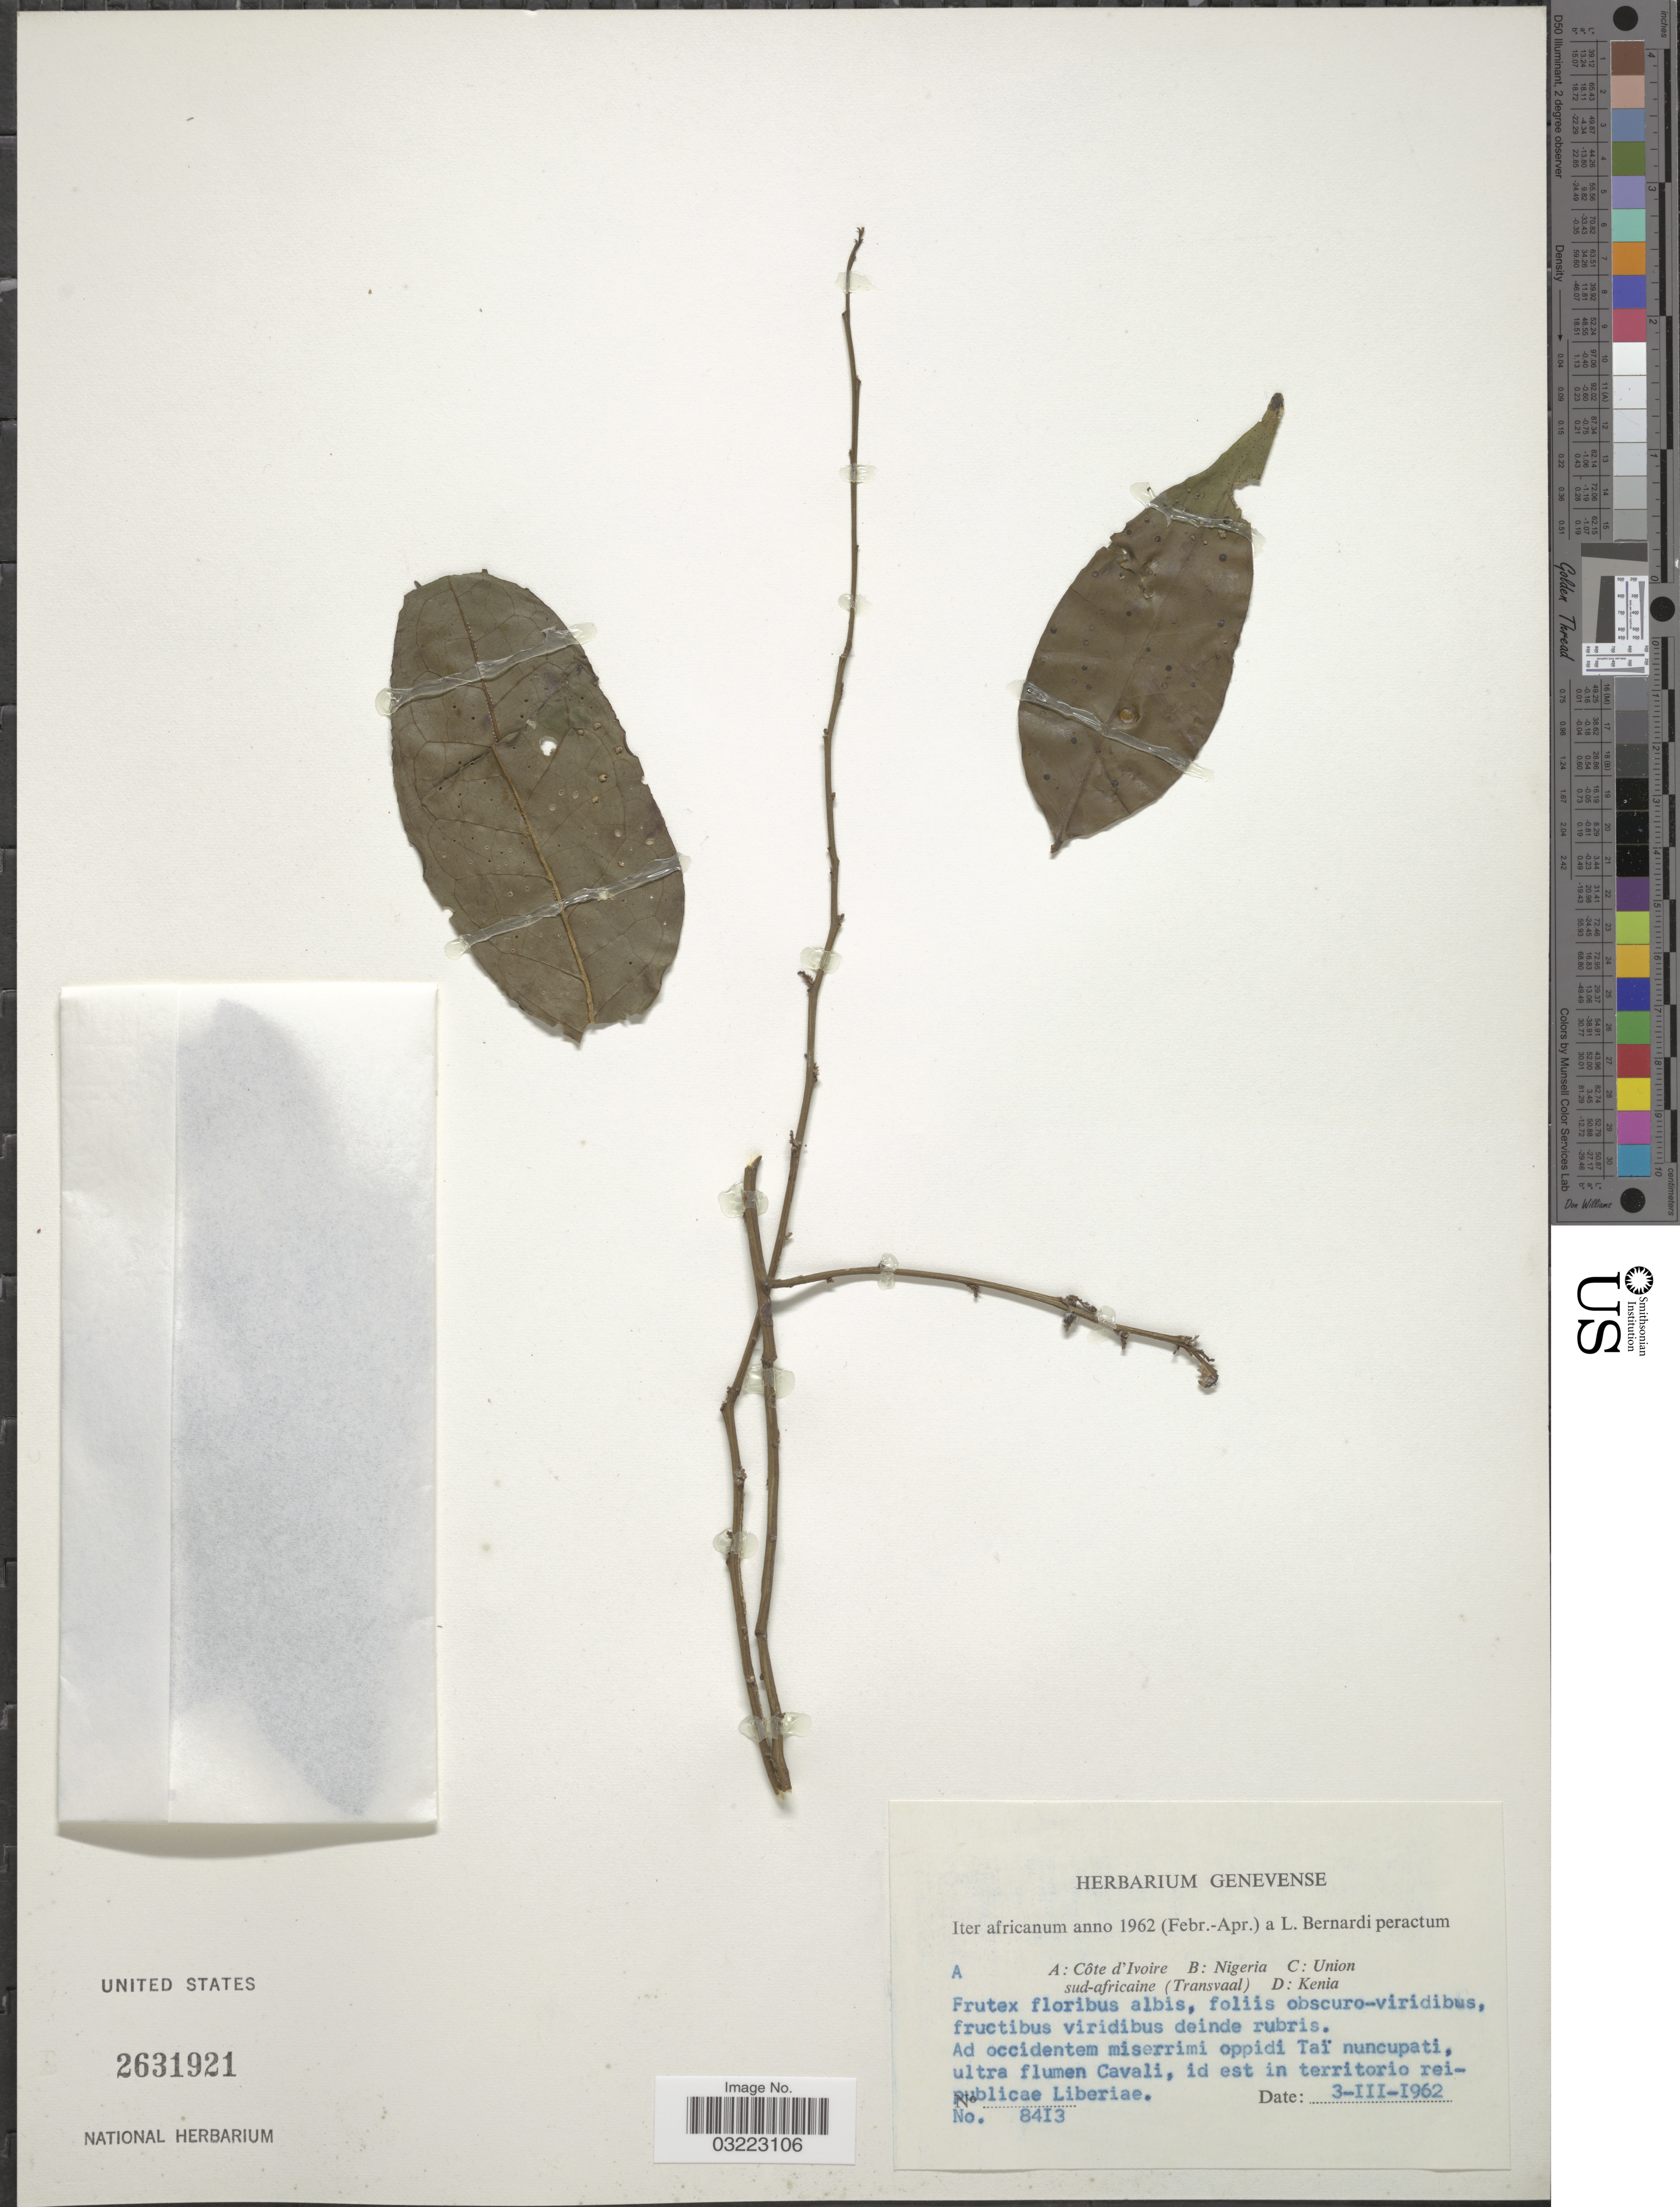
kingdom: Plantae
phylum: Tracheophyta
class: Magnoliopsida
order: Santalales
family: Olacaceae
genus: Olax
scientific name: Olax gambecola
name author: Baill.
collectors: L. Bernardi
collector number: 8413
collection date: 1962-03-03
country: Ivory Coast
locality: Côte d'Ivoire. Ad occidentem miserrimi oppidi Taï nuncupati, ultra flumen Cavali, id est in territorio reipublicae Liberiae.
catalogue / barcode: US 2631921